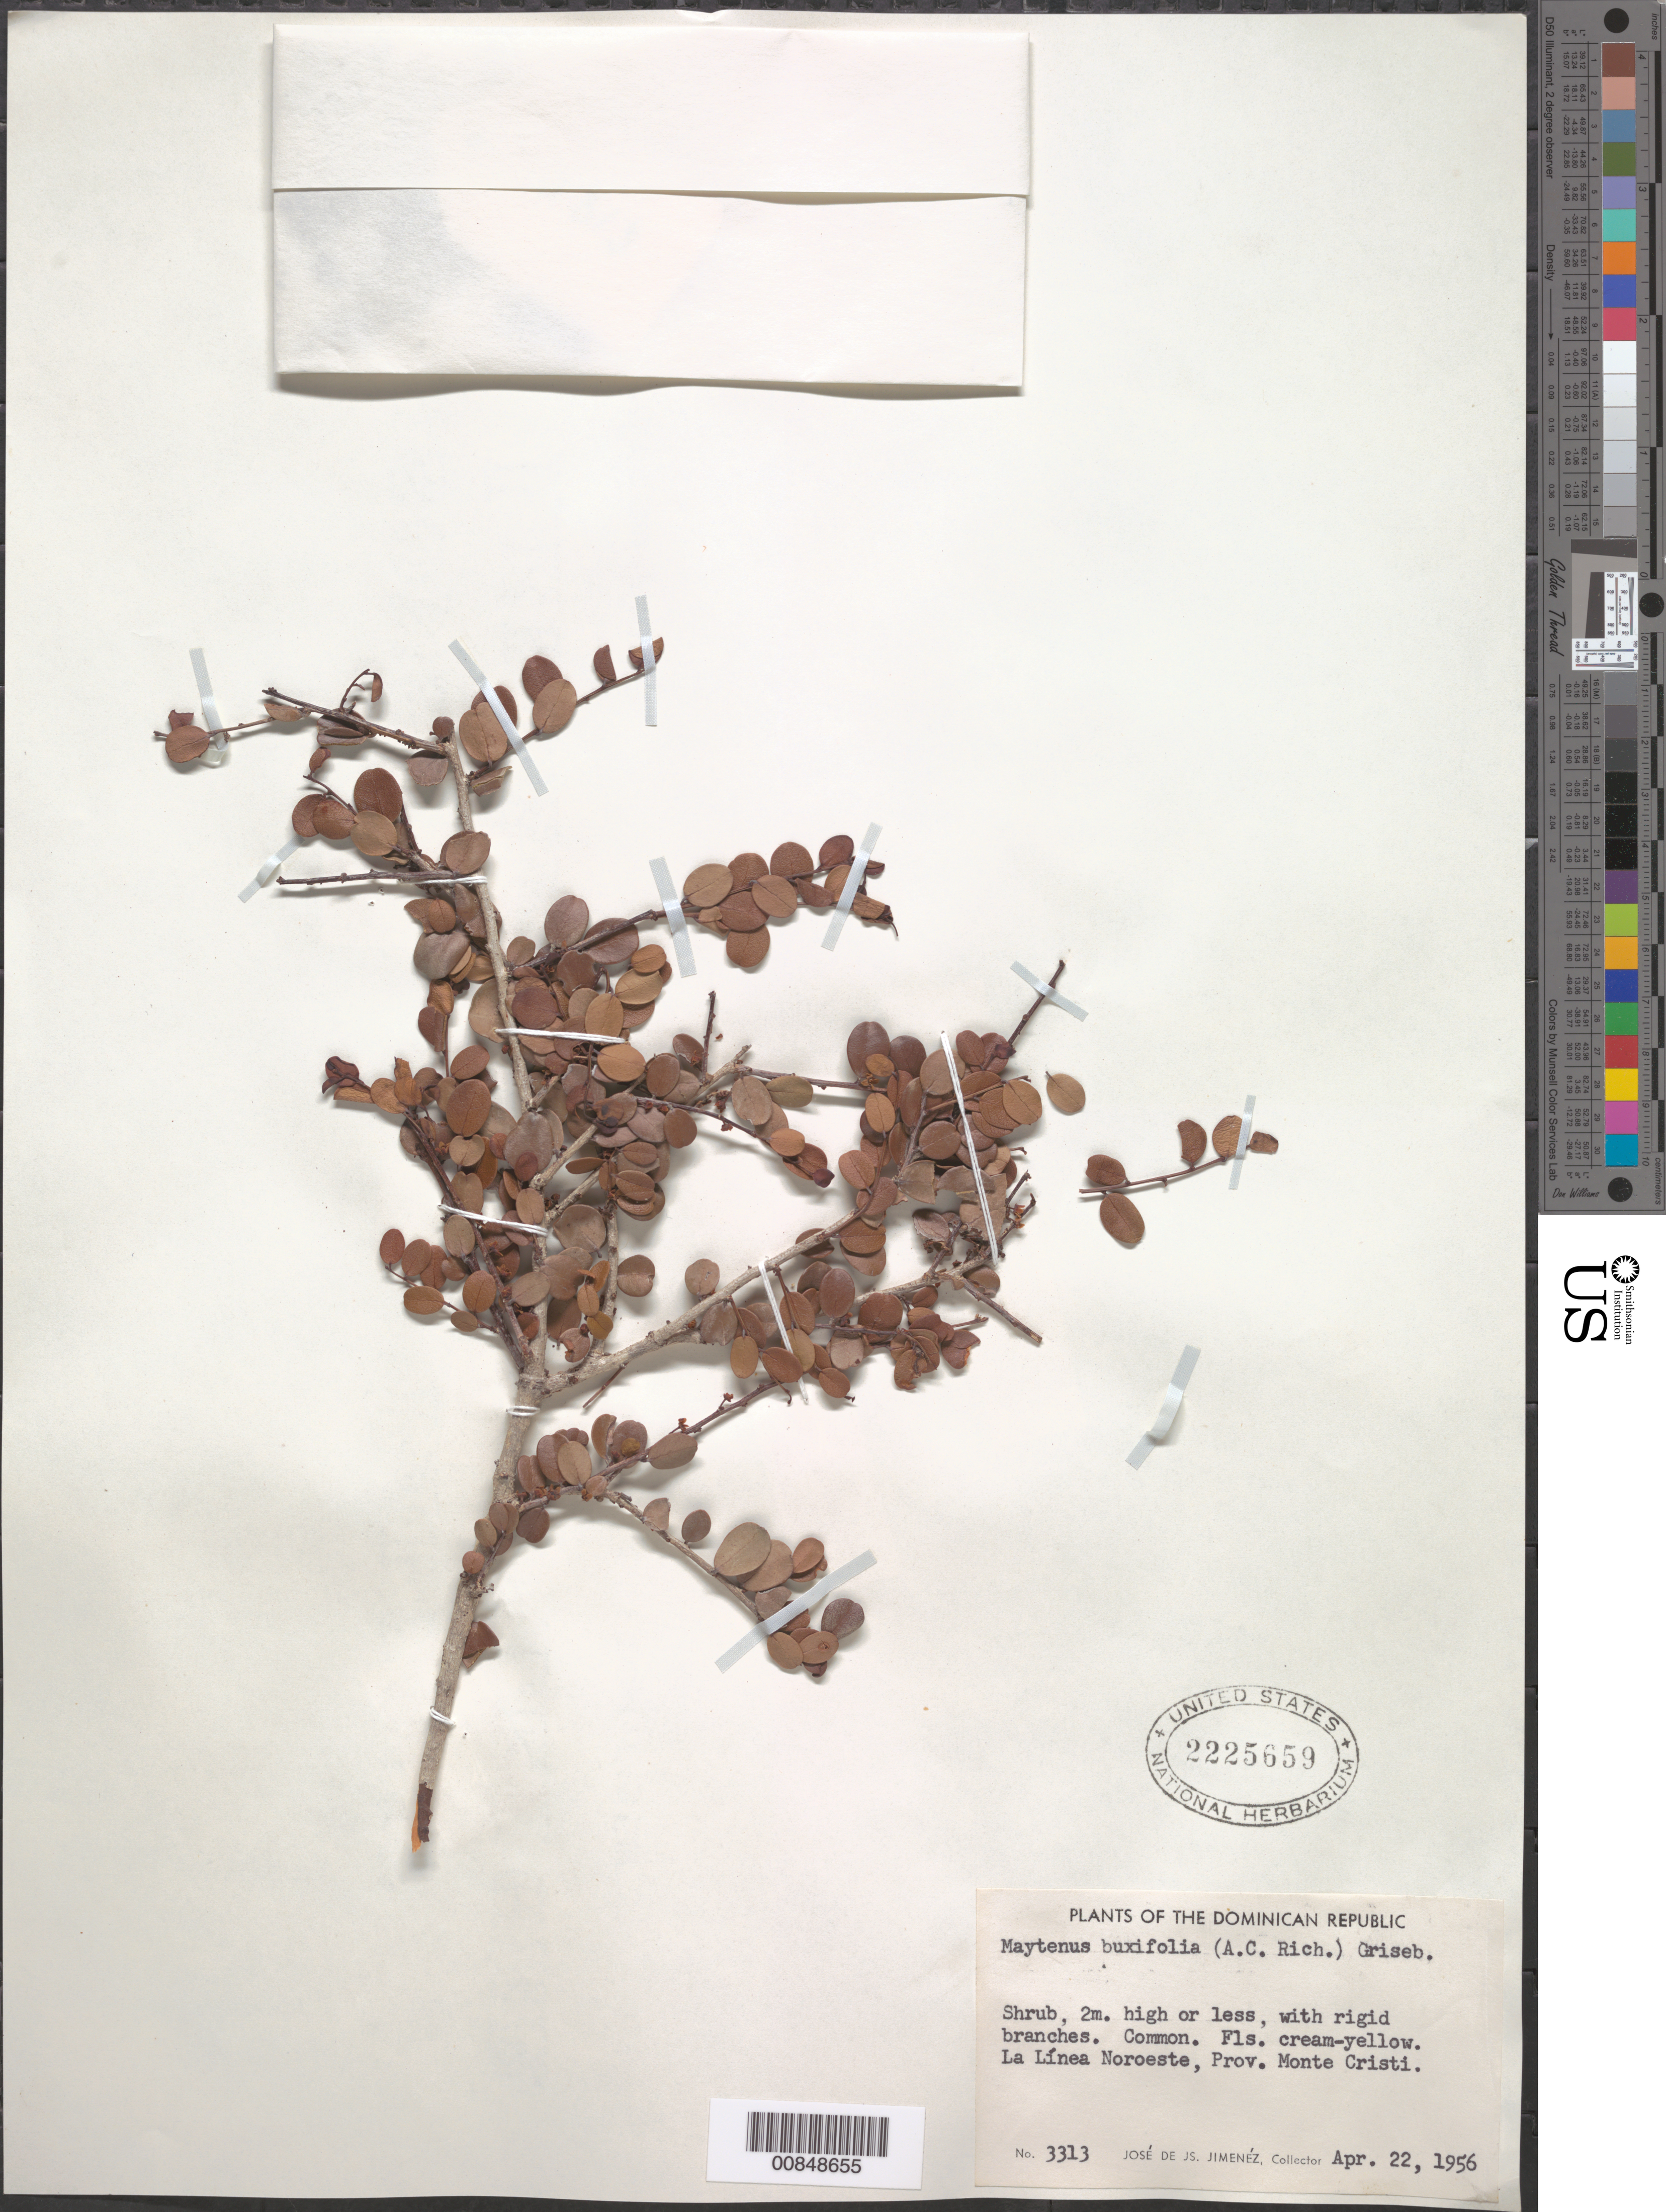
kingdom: Plantae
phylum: Tracheophyta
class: Magnoliopsida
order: Celastrales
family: Celastraceae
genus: Maytenus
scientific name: Maytenus buxifolia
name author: (A. Rich.) Griseb.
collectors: J. J. Jiménez Almonte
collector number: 3313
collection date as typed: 22 Apr 1956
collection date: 1956-04-22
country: Dominican Republic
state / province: Monte Cristi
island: Hispaniola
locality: La Línea Noroeste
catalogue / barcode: US 2225659